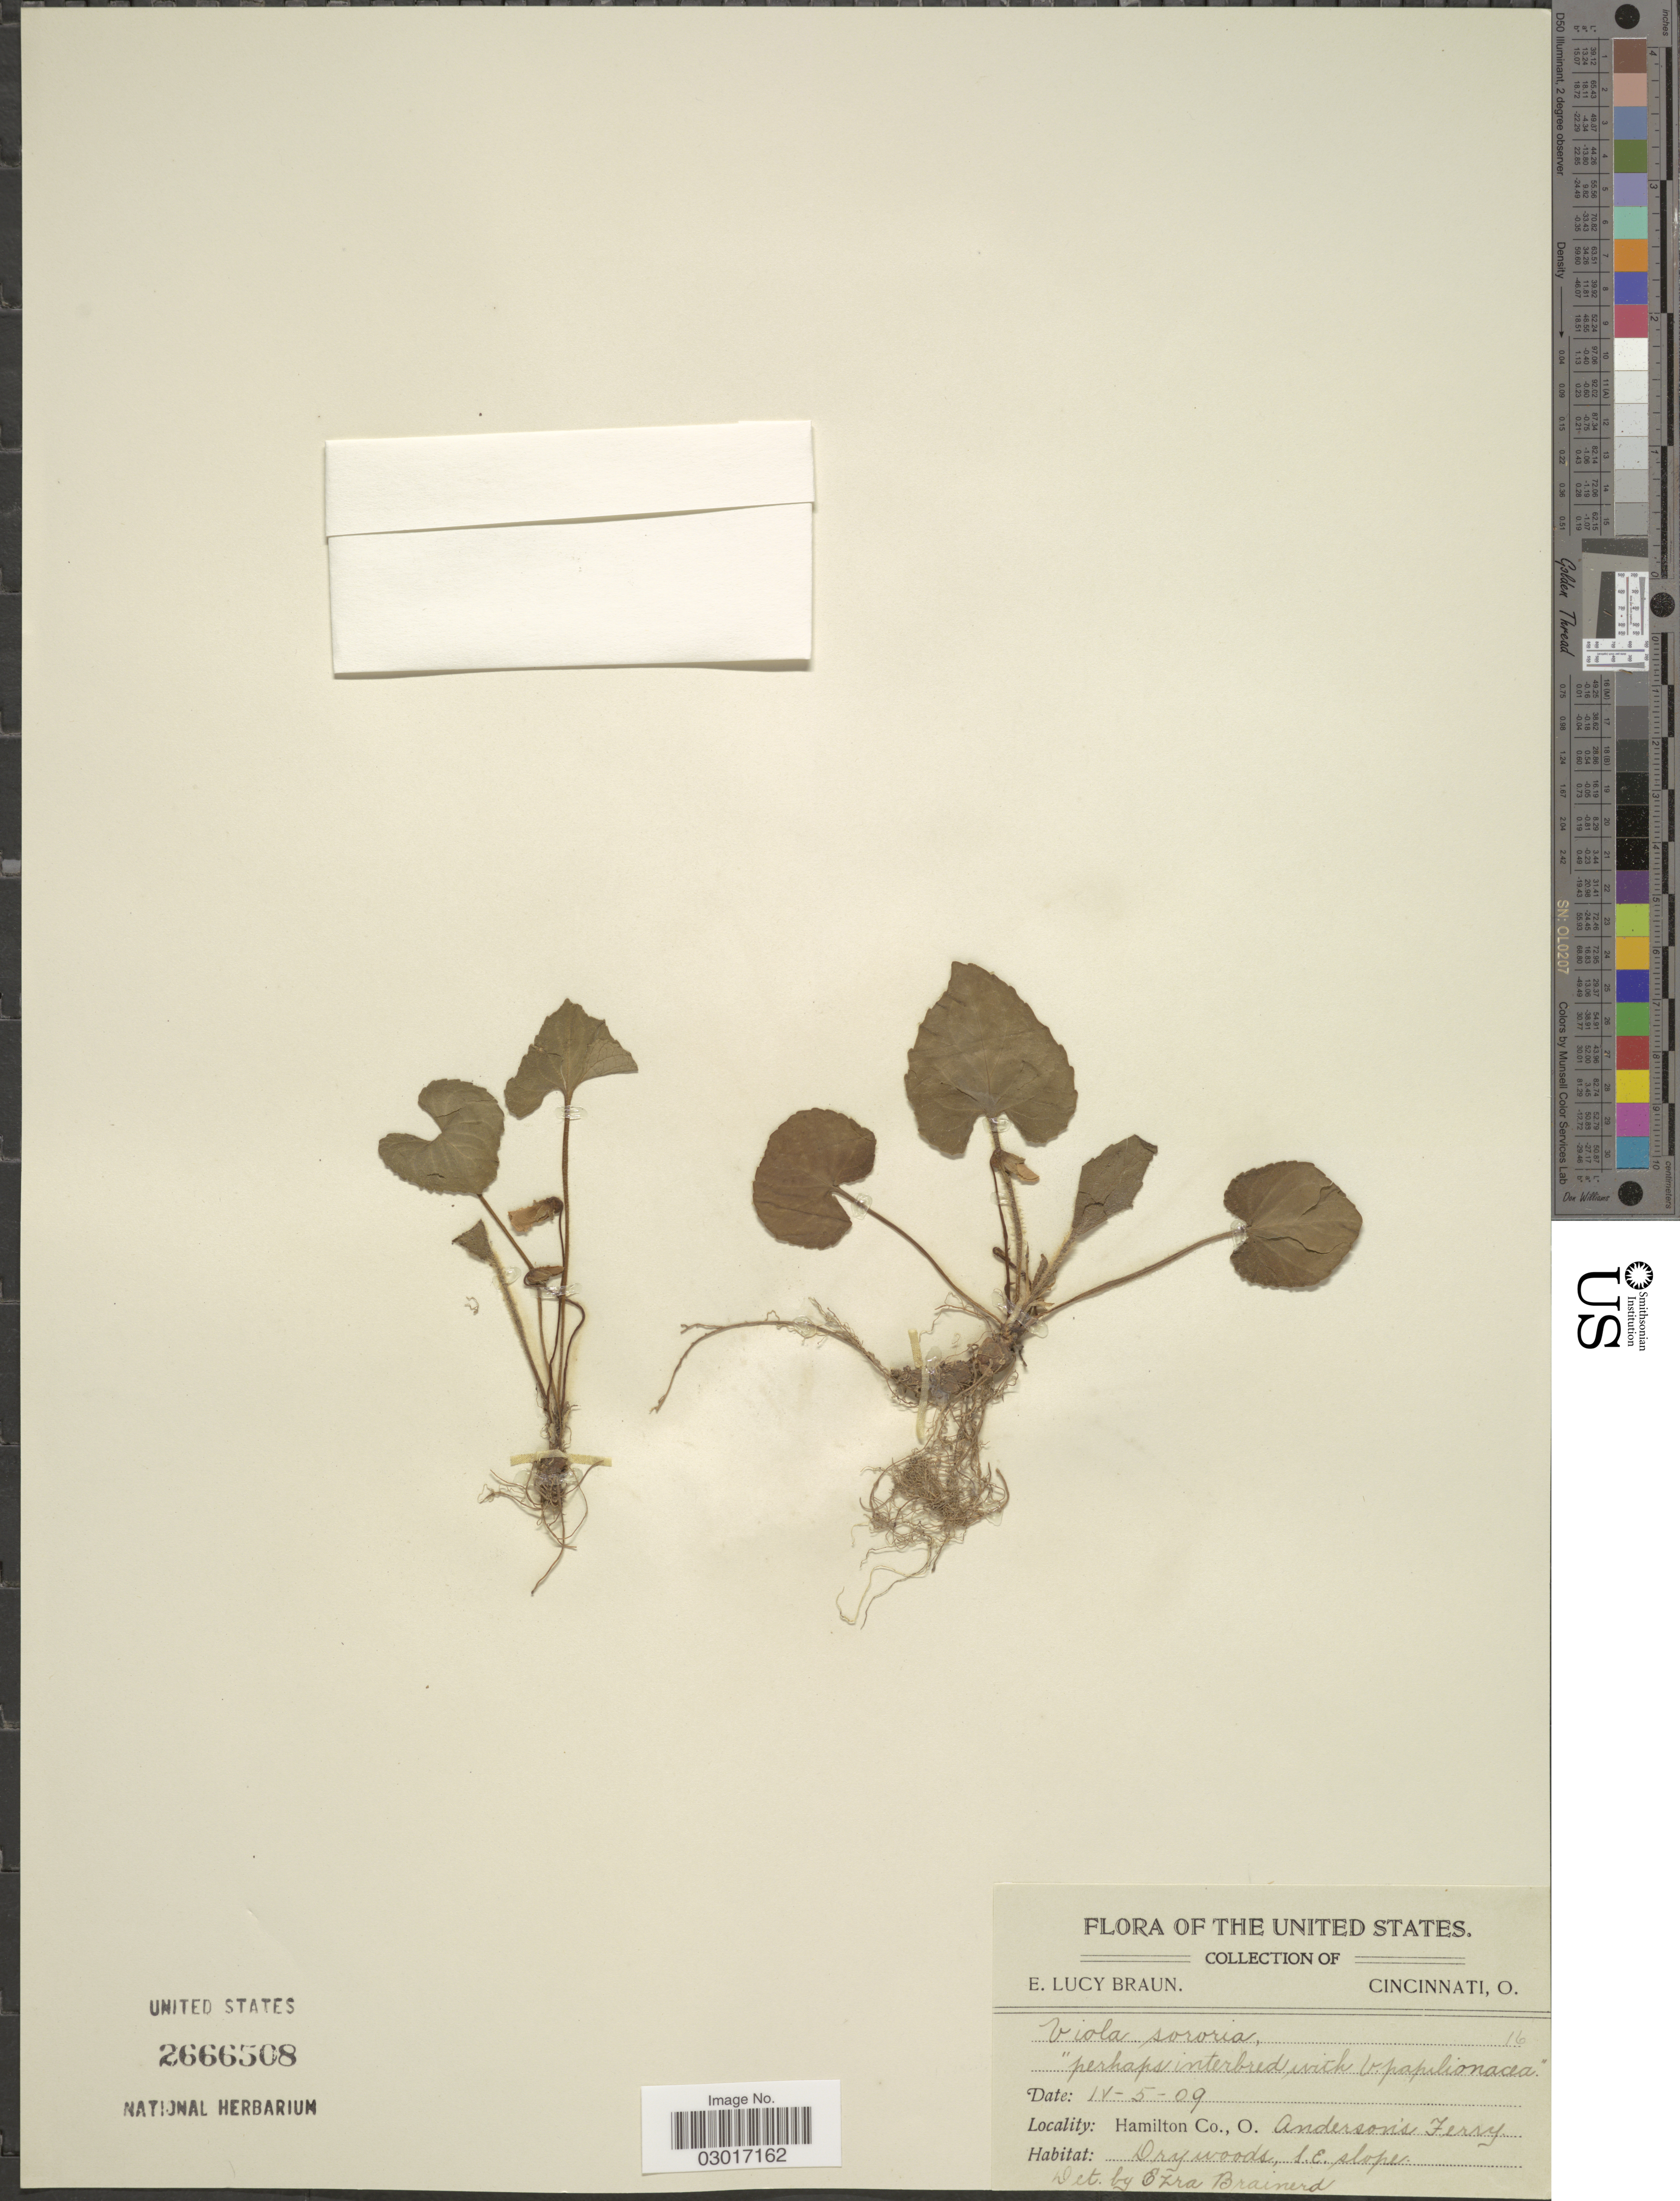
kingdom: Plantae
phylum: Tracheophyta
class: Magnoliopsida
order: Malpighiales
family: Violaceae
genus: Viola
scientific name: Viola sororia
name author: Willd.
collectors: E. L. Braun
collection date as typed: Transcribed d/m/y: 5/4/9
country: United States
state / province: Ohio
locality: Hamilton Co., O. Anderson's Ferry. Dry woods, S.E. slope.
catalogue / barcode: US 2666508